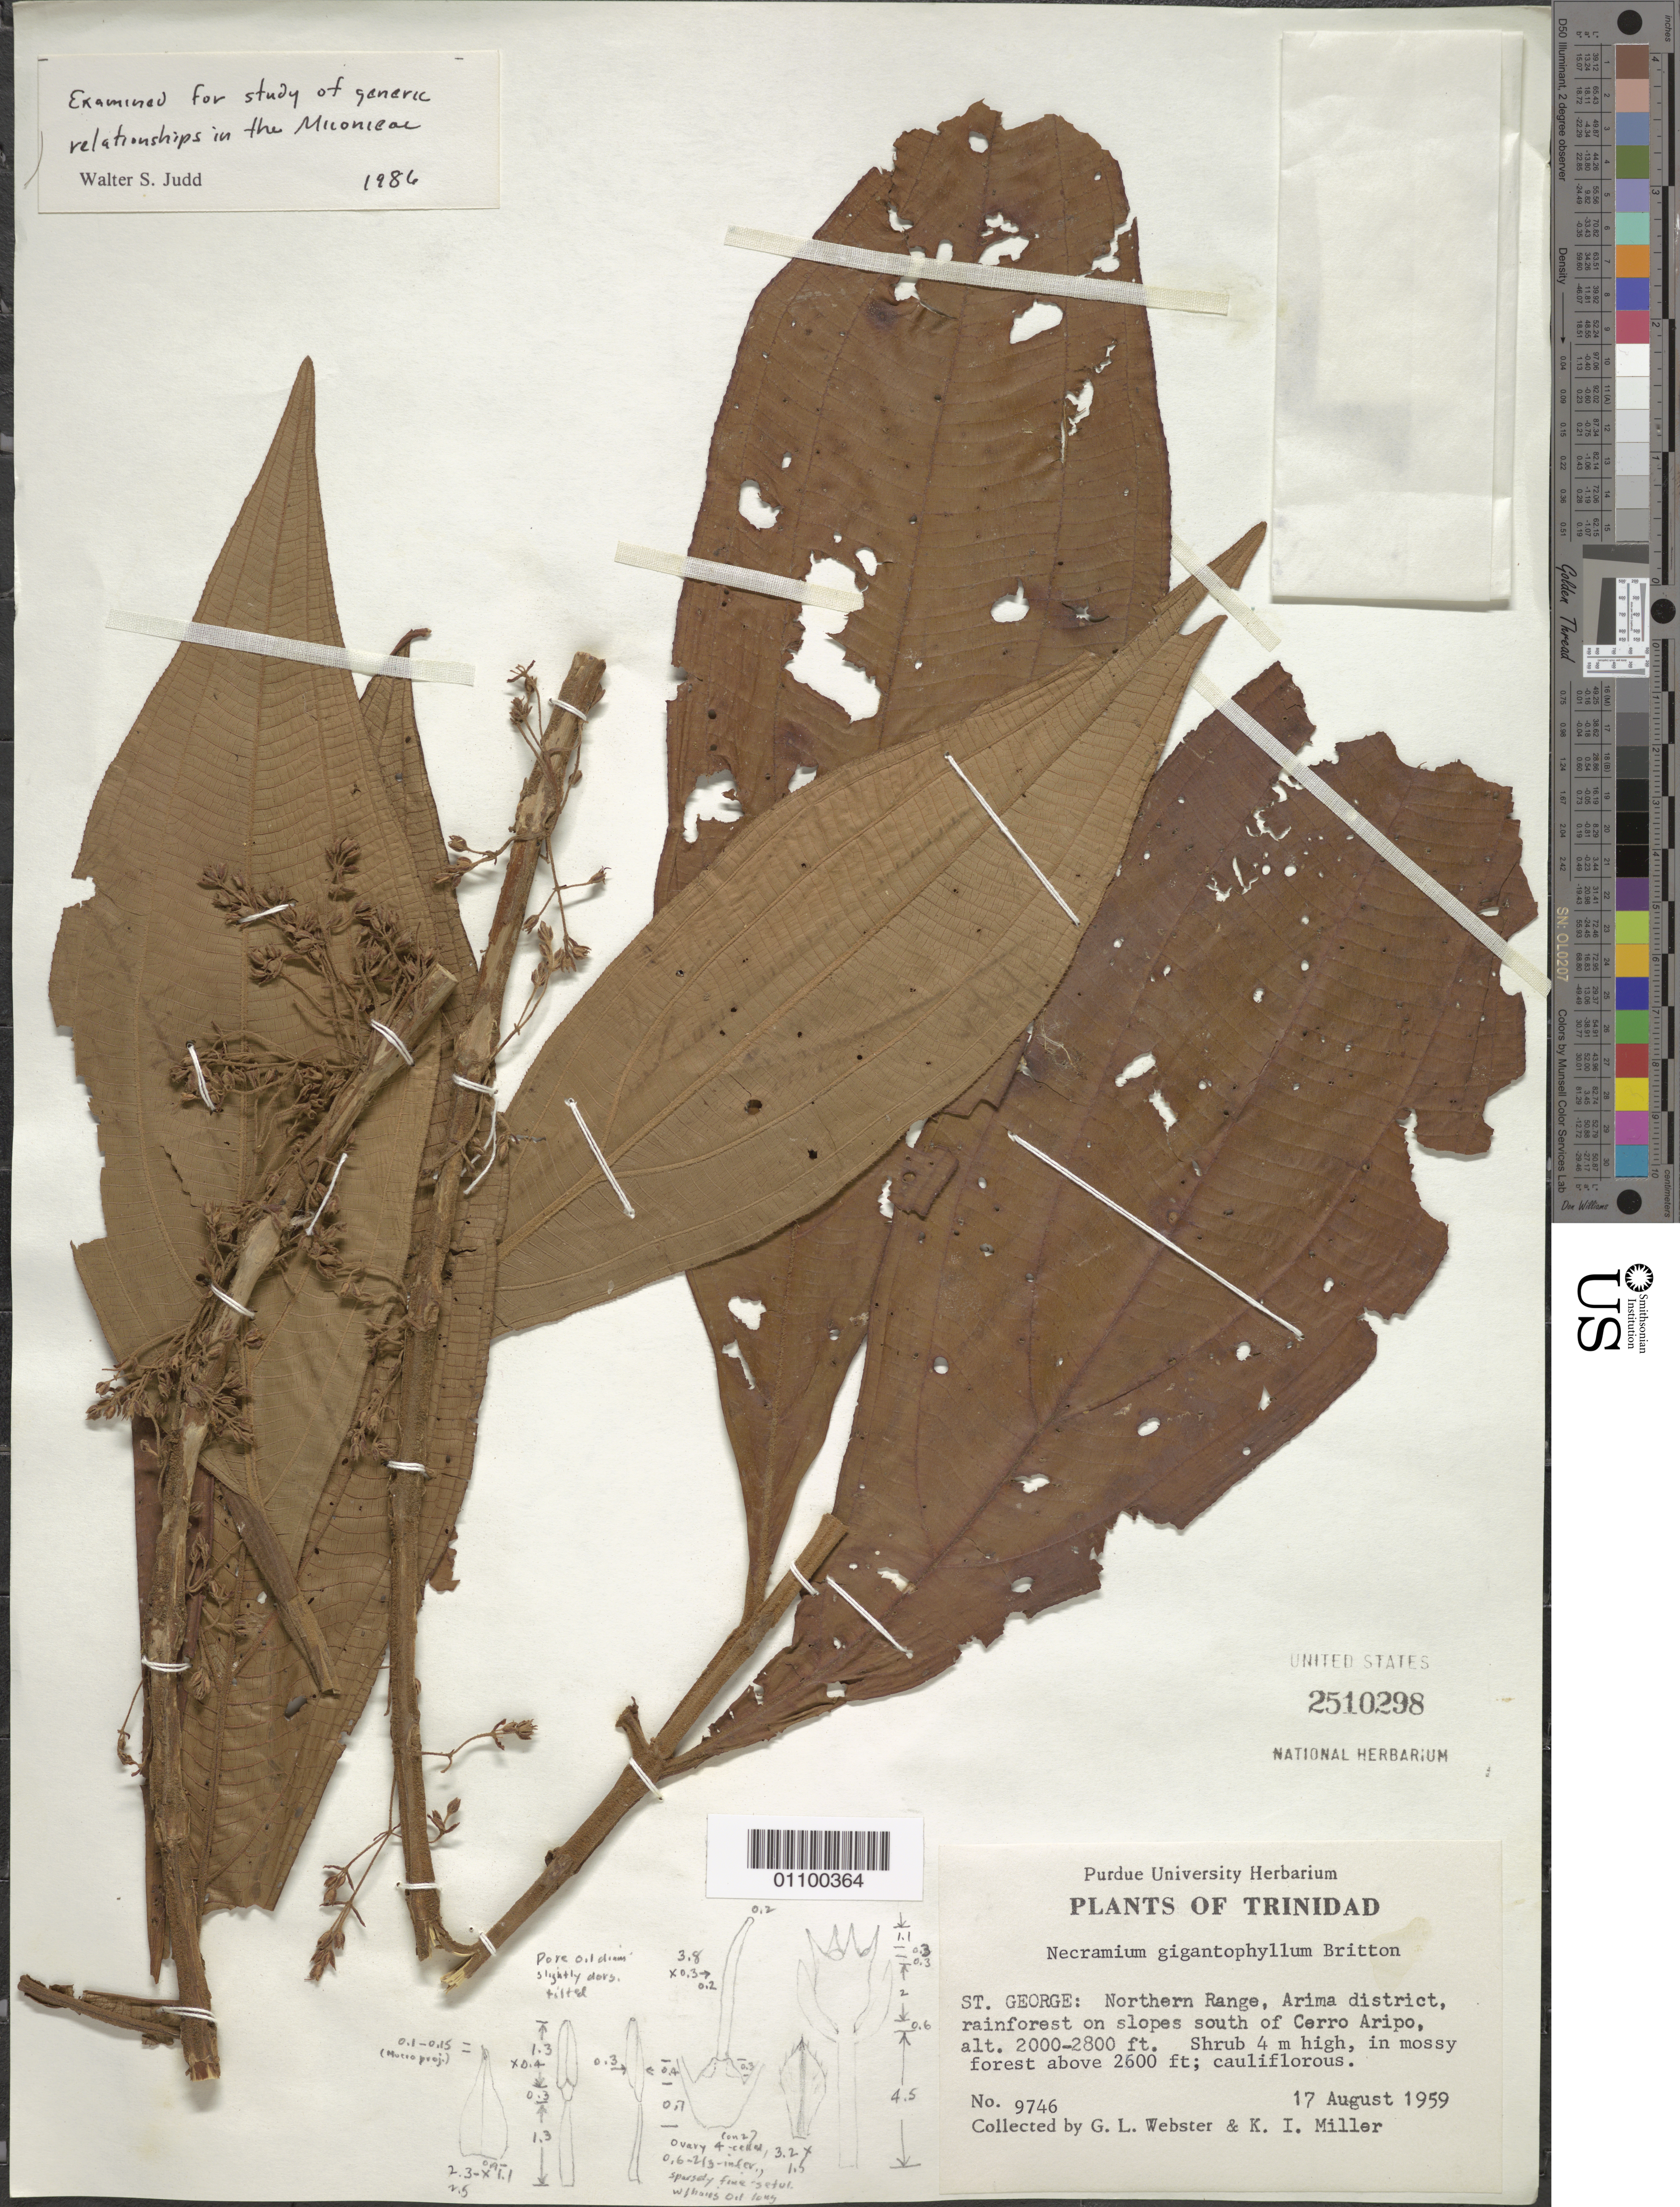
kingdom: Plantae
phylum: Tracheophyta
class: Magnoliopsida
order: Myrtales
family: Melastomataceae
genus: Necramium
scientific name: Necramium gigantophyllum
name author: Britton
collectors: G. L. Webster & K. I. Miller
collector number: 9746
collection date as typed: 17 Aug 1959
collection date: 1959-08-17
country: Trinidad and Tobago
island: Trinidad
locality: St. George: N Range, Arima district, rainforest on slopes S of Cerro Aripo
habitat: in mossy forest above 2600'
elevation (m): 792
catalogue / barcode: US 2510298